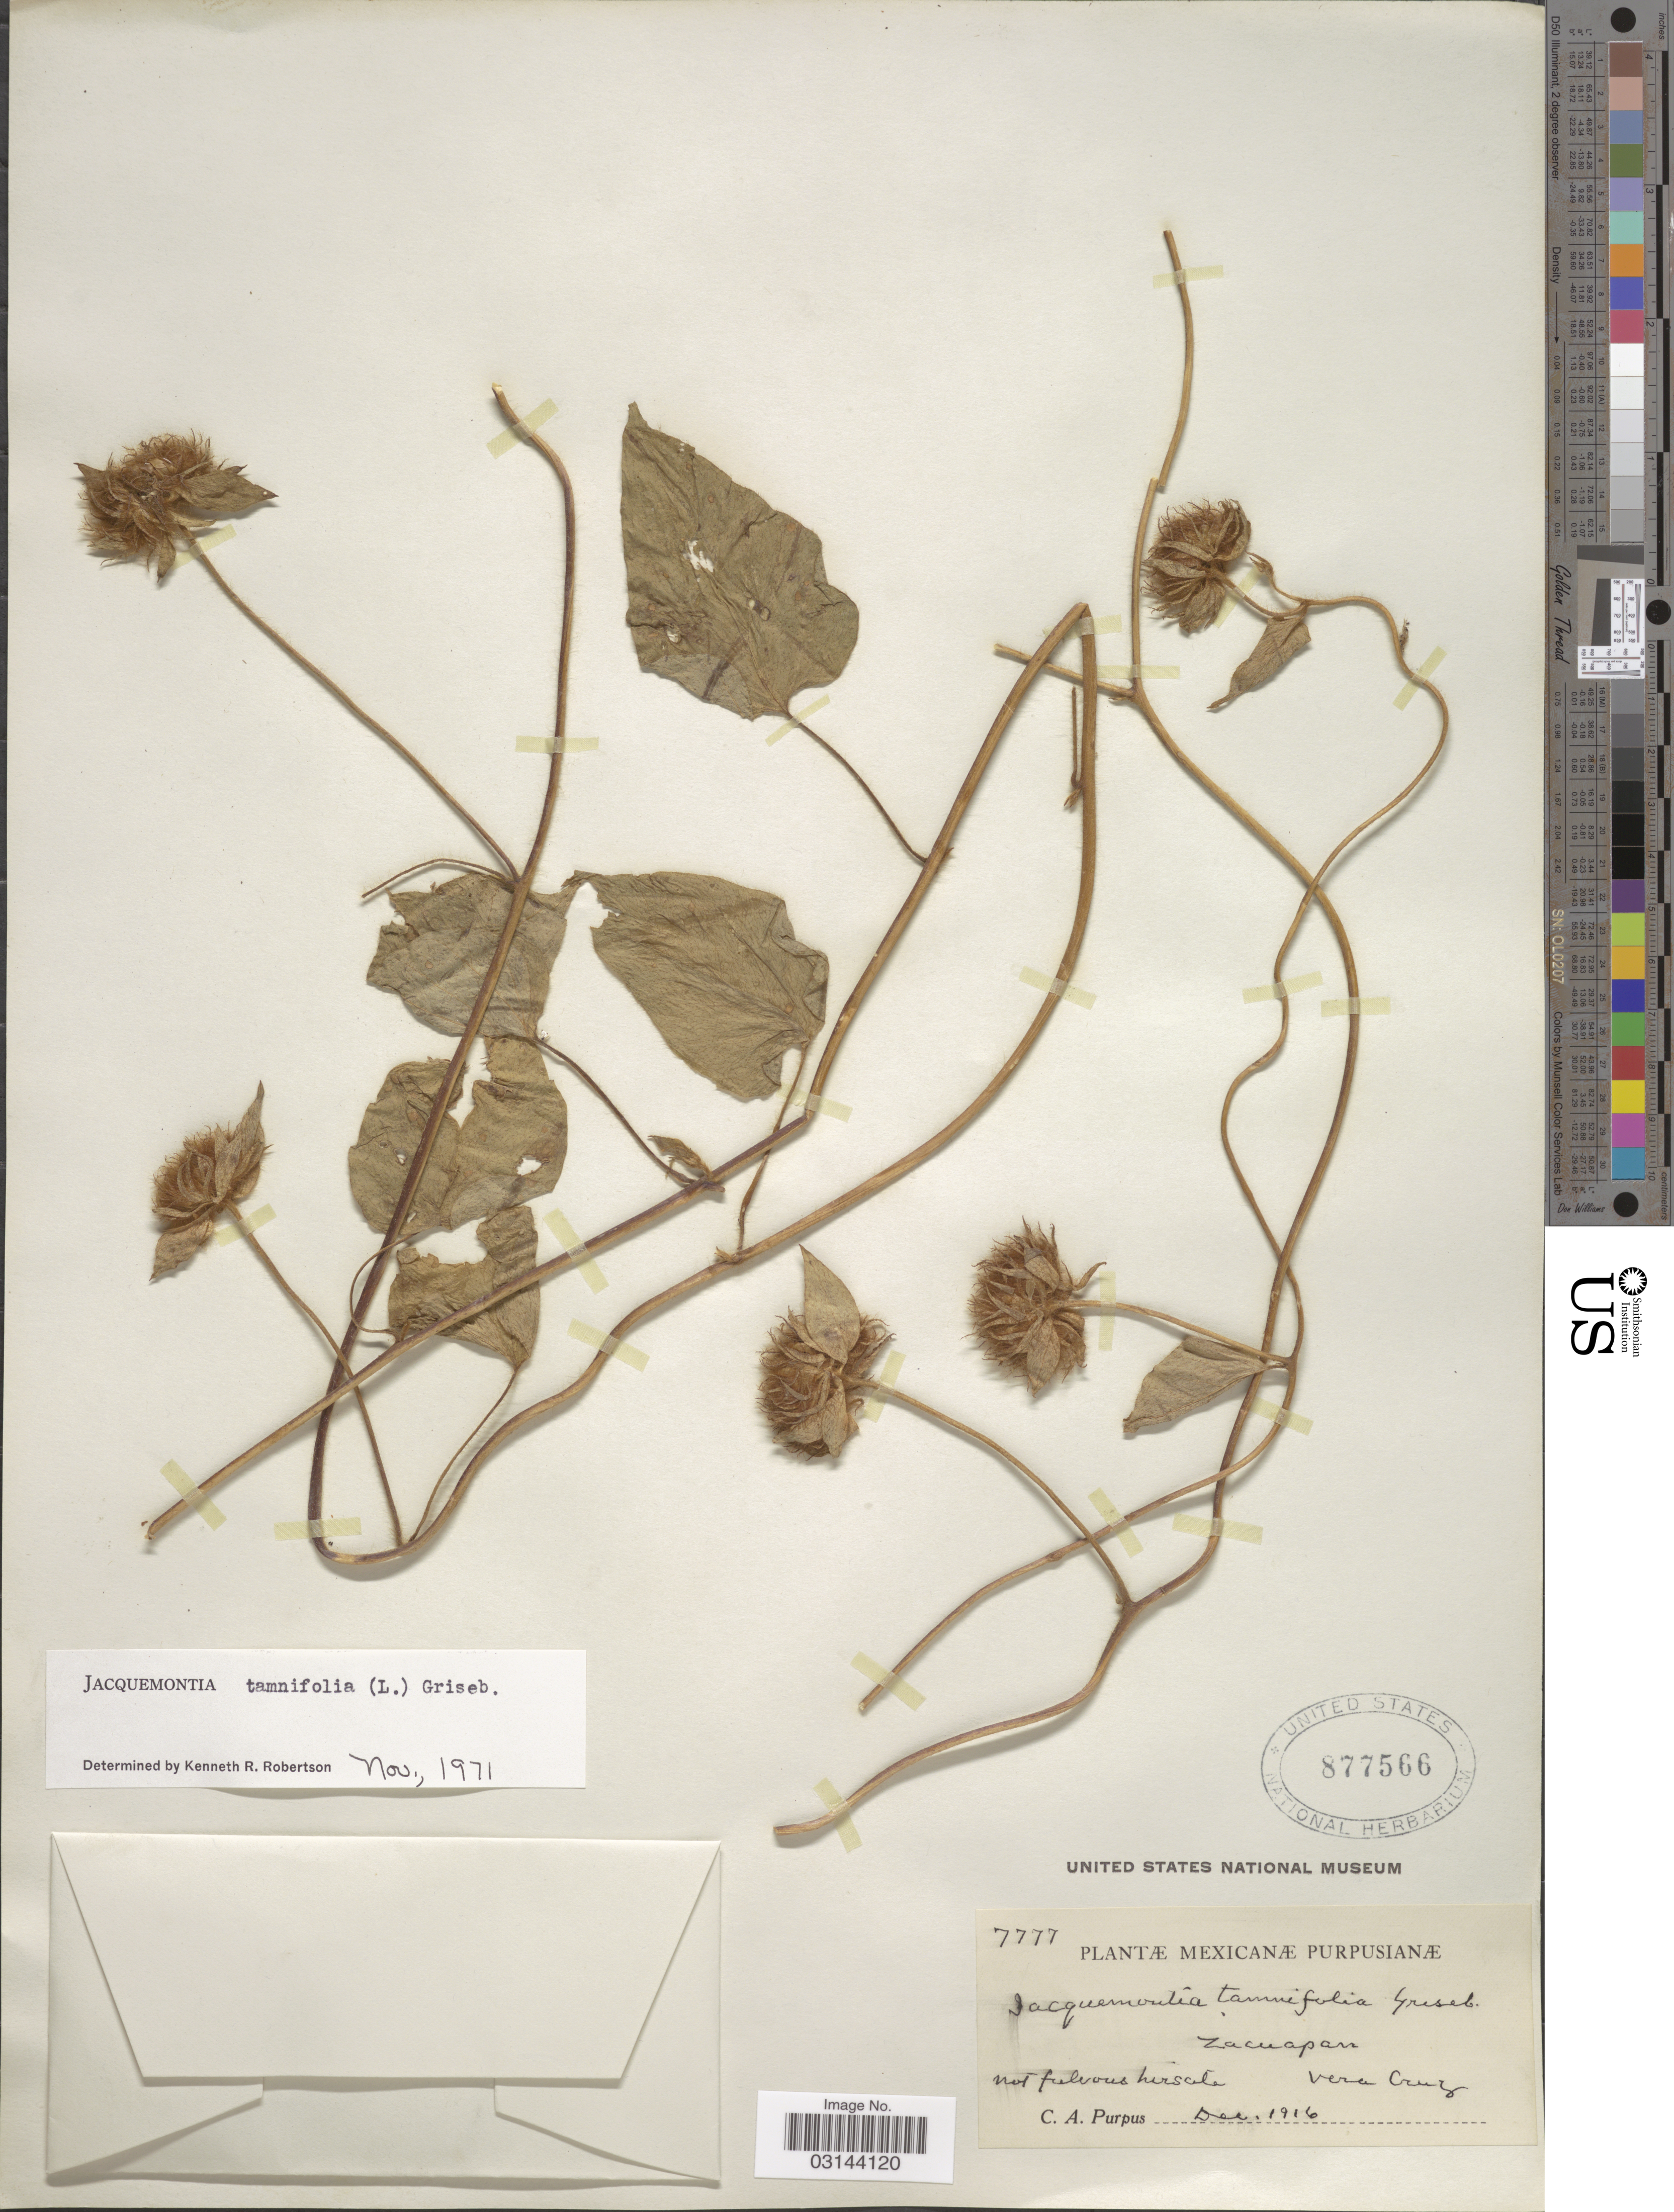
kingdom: Plantae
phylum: Tracheophyta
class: Magnoliopsida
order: Solanales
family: Convolvulaceae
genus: Jacquemontia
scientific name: Jacquemontia tamnifolia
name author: (L.) Griseb.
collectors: C. A. Purpus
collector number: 7777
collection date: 1916-12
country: Mexico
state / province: Veracruz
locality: Zacuapan, Vera Cruz.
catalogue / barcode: US 877566